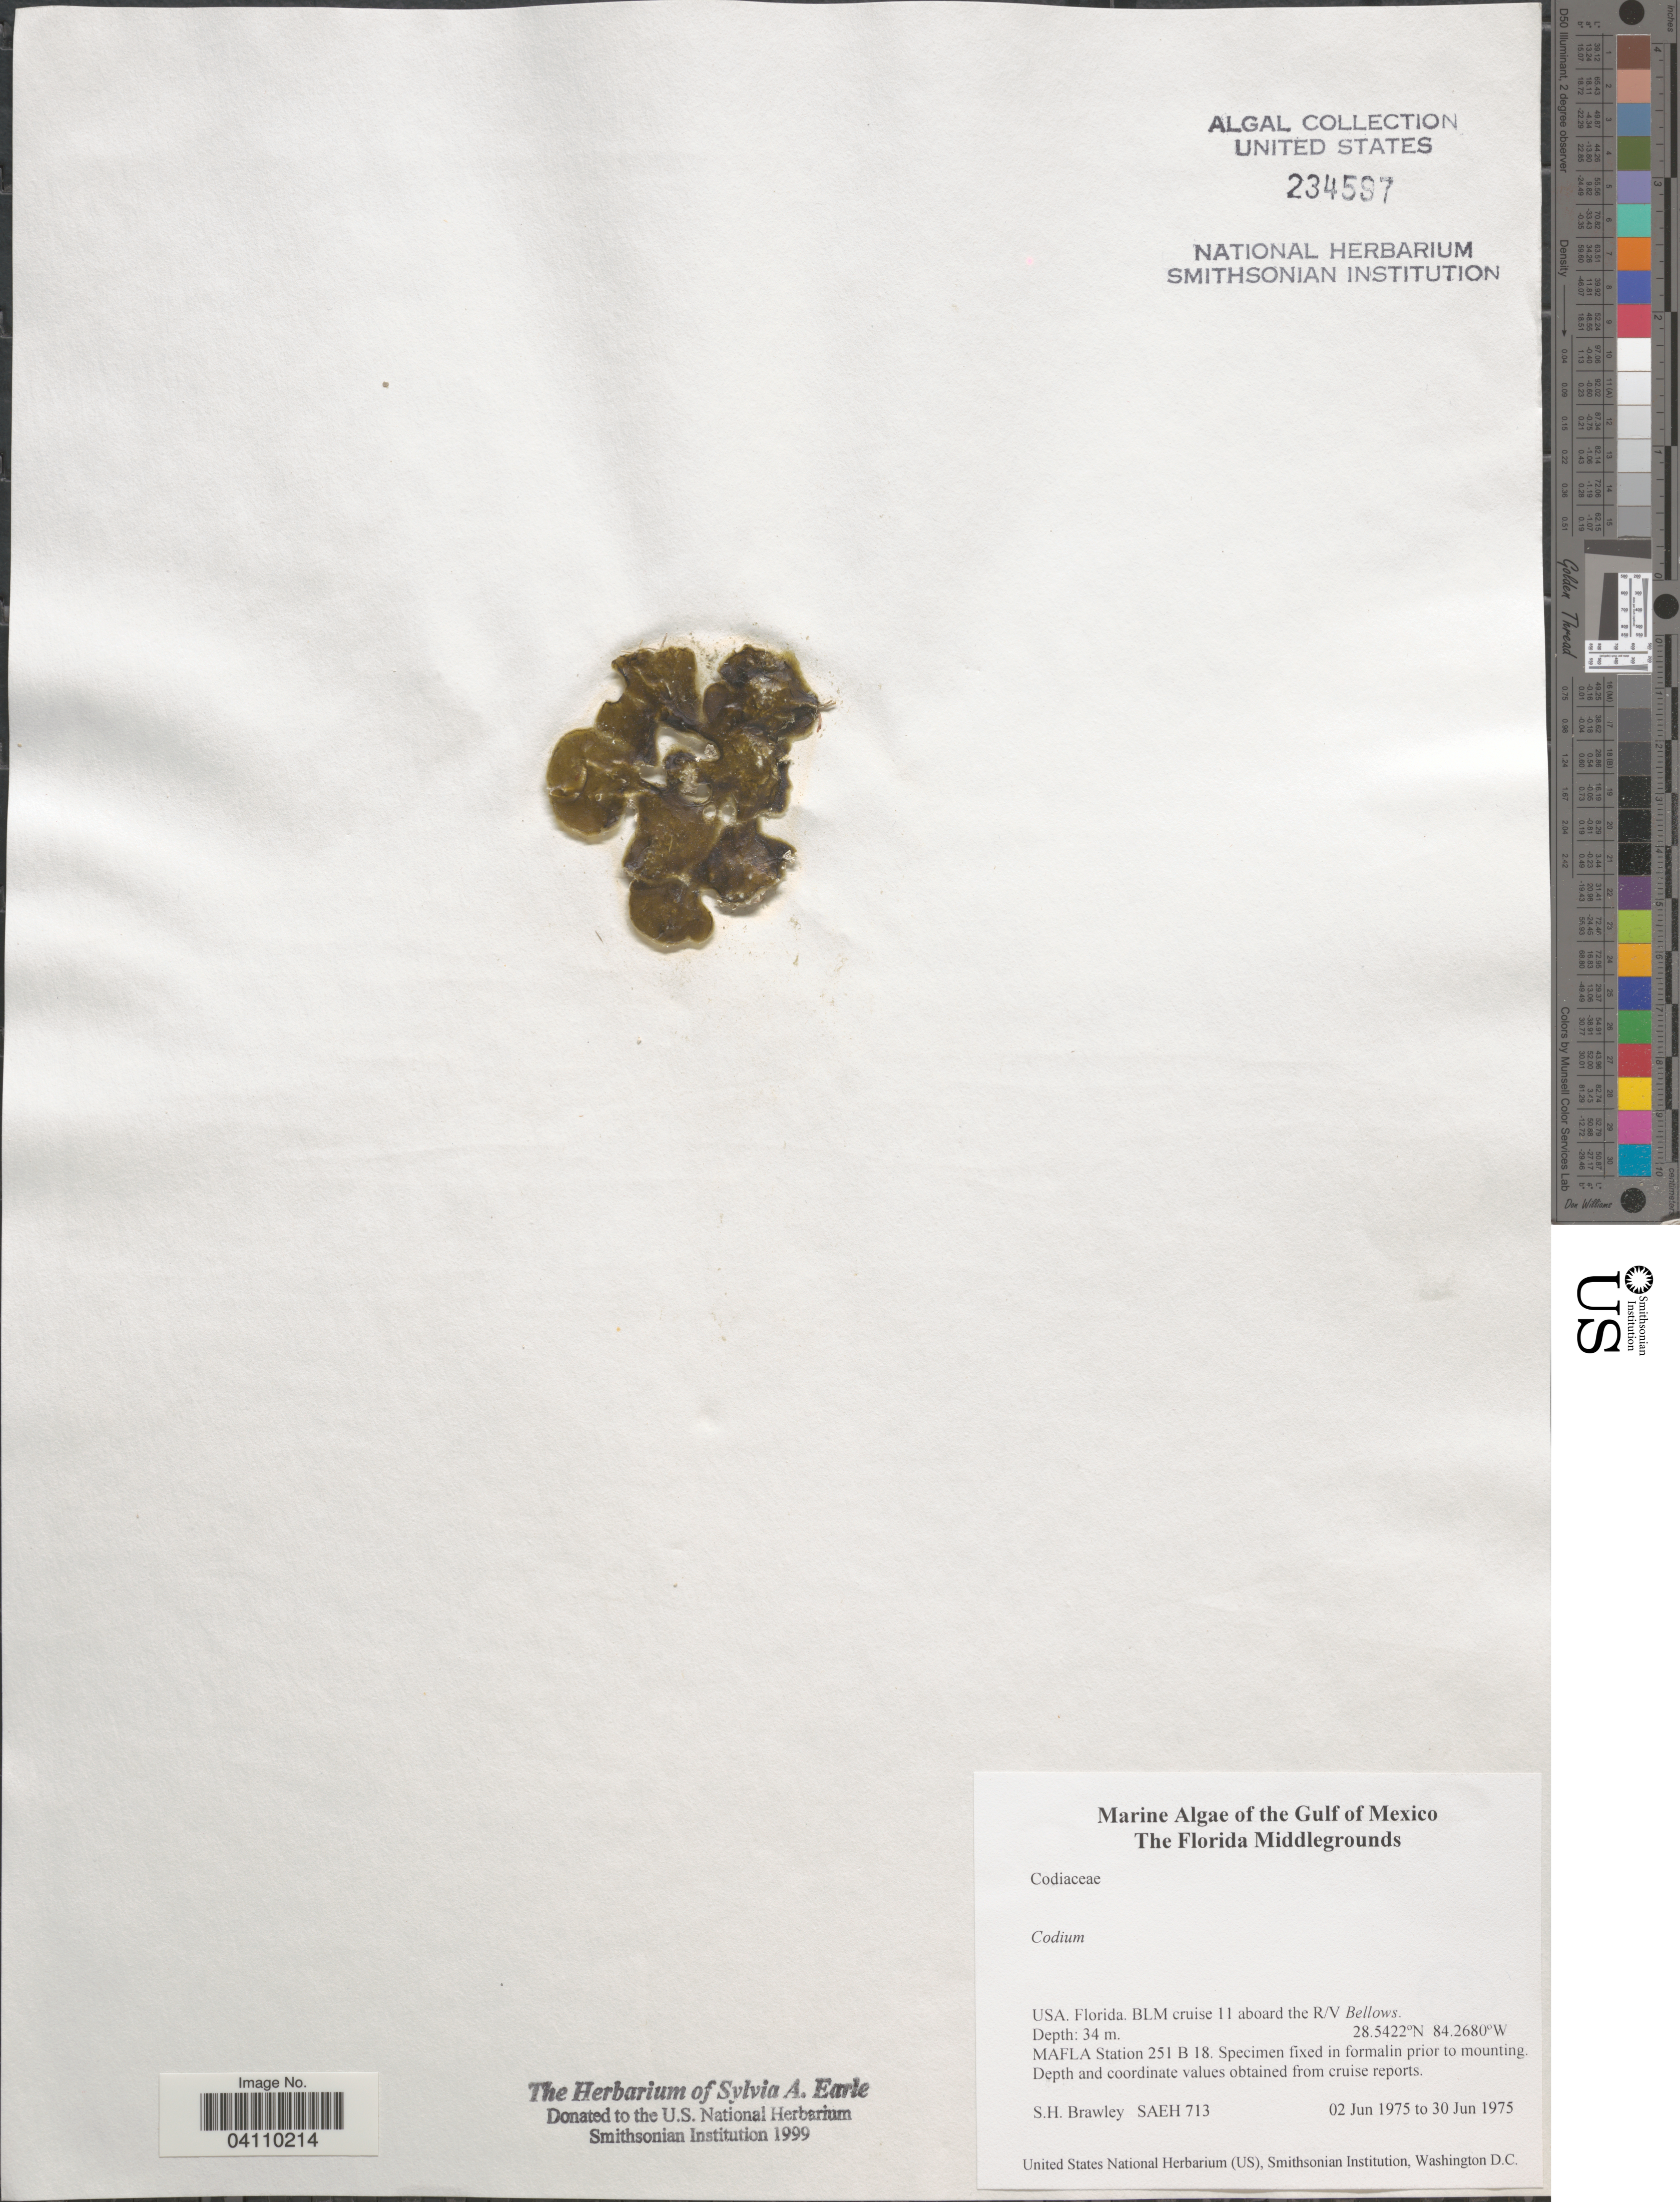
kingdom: Plantae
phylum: Chlorophyta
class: Ulvophyceae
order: Bryopsidales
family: Codiaceae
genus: Codium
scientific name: Codium sp.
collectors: S. Brawley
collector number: SAEH713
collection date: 1975-06-02/1975-06-30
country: United States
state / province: Florida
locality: The Gulf of Mexico. The Florida Middlegrounds. BLM cruise 11 aboard the R/V Bellows. MAFLA Station 251 B 18.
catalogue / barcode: US 234597